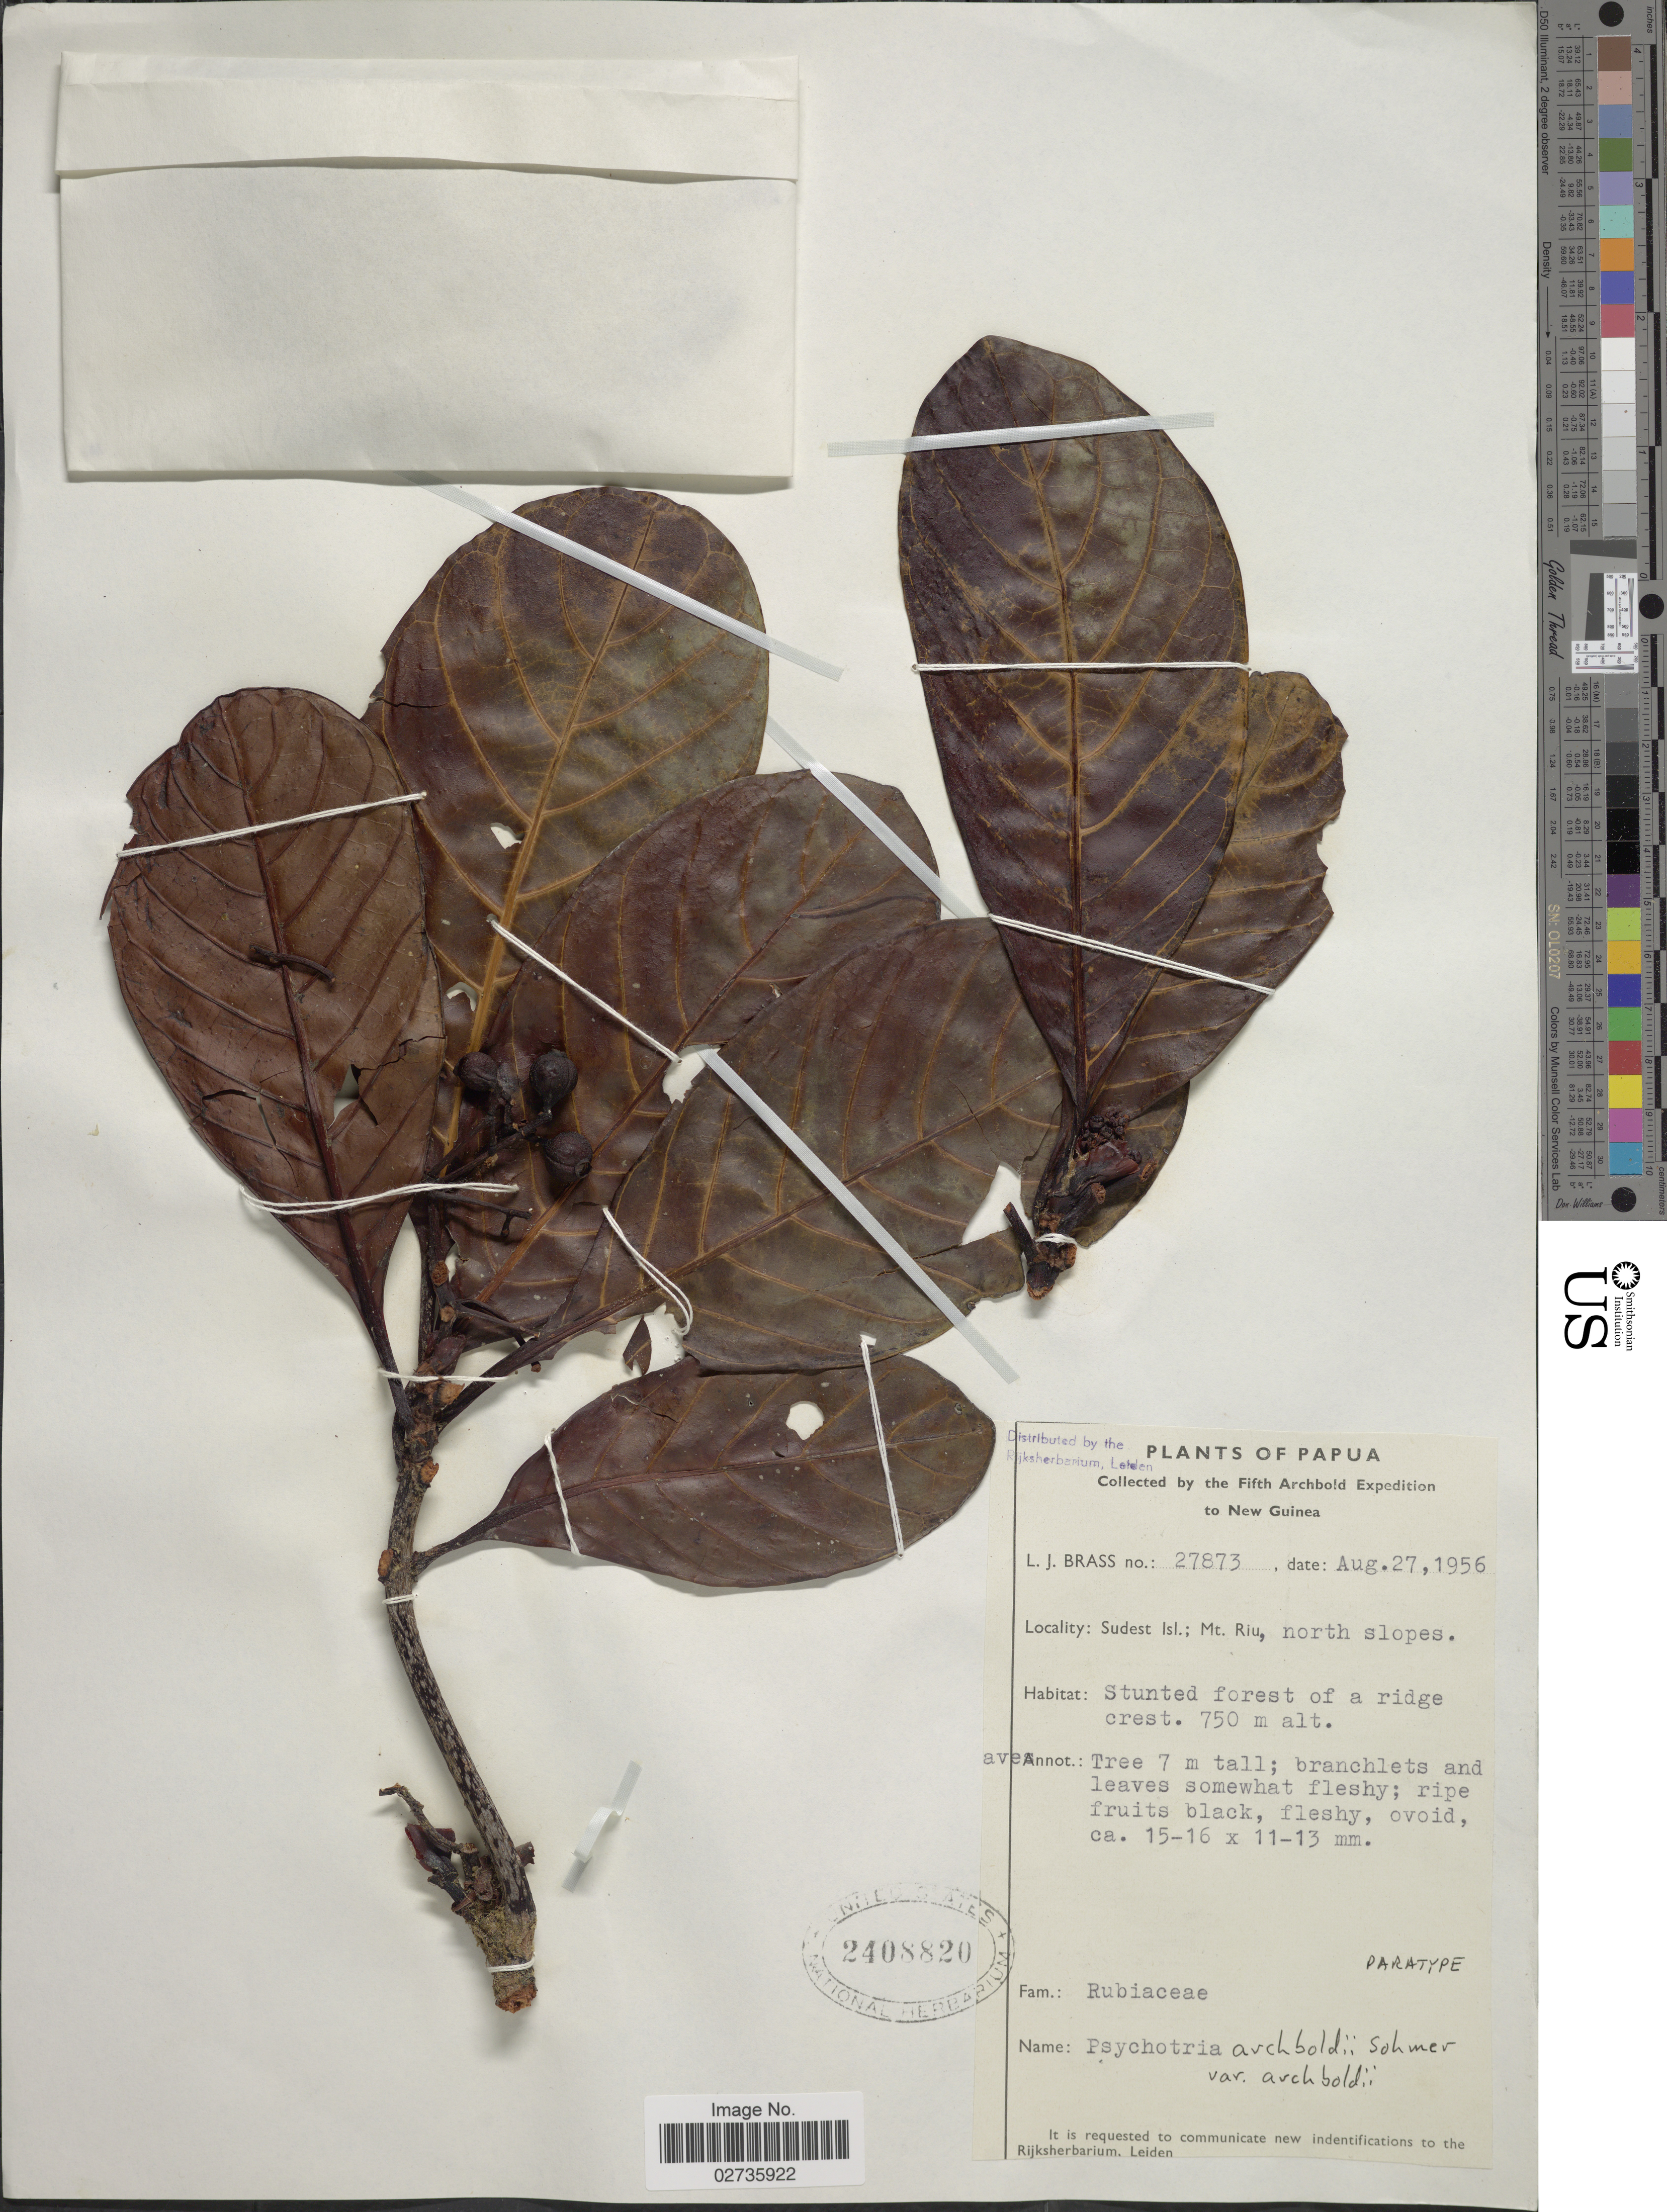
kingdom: Plantae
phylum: Tracheophyta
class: Magnoliopsida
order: Gentianales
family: Rubiaceae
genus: Psychotria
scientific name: Psychotria archboldii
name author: Sohmer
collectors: L. J. Brass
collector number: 27873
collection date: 1956-08-27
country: Papua New Guinea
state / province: Milne Bay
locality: Sudest Isl; Mt Riu, north slopes, Stunted forest of a ridge crest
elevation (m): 750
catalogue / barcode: US 2408820